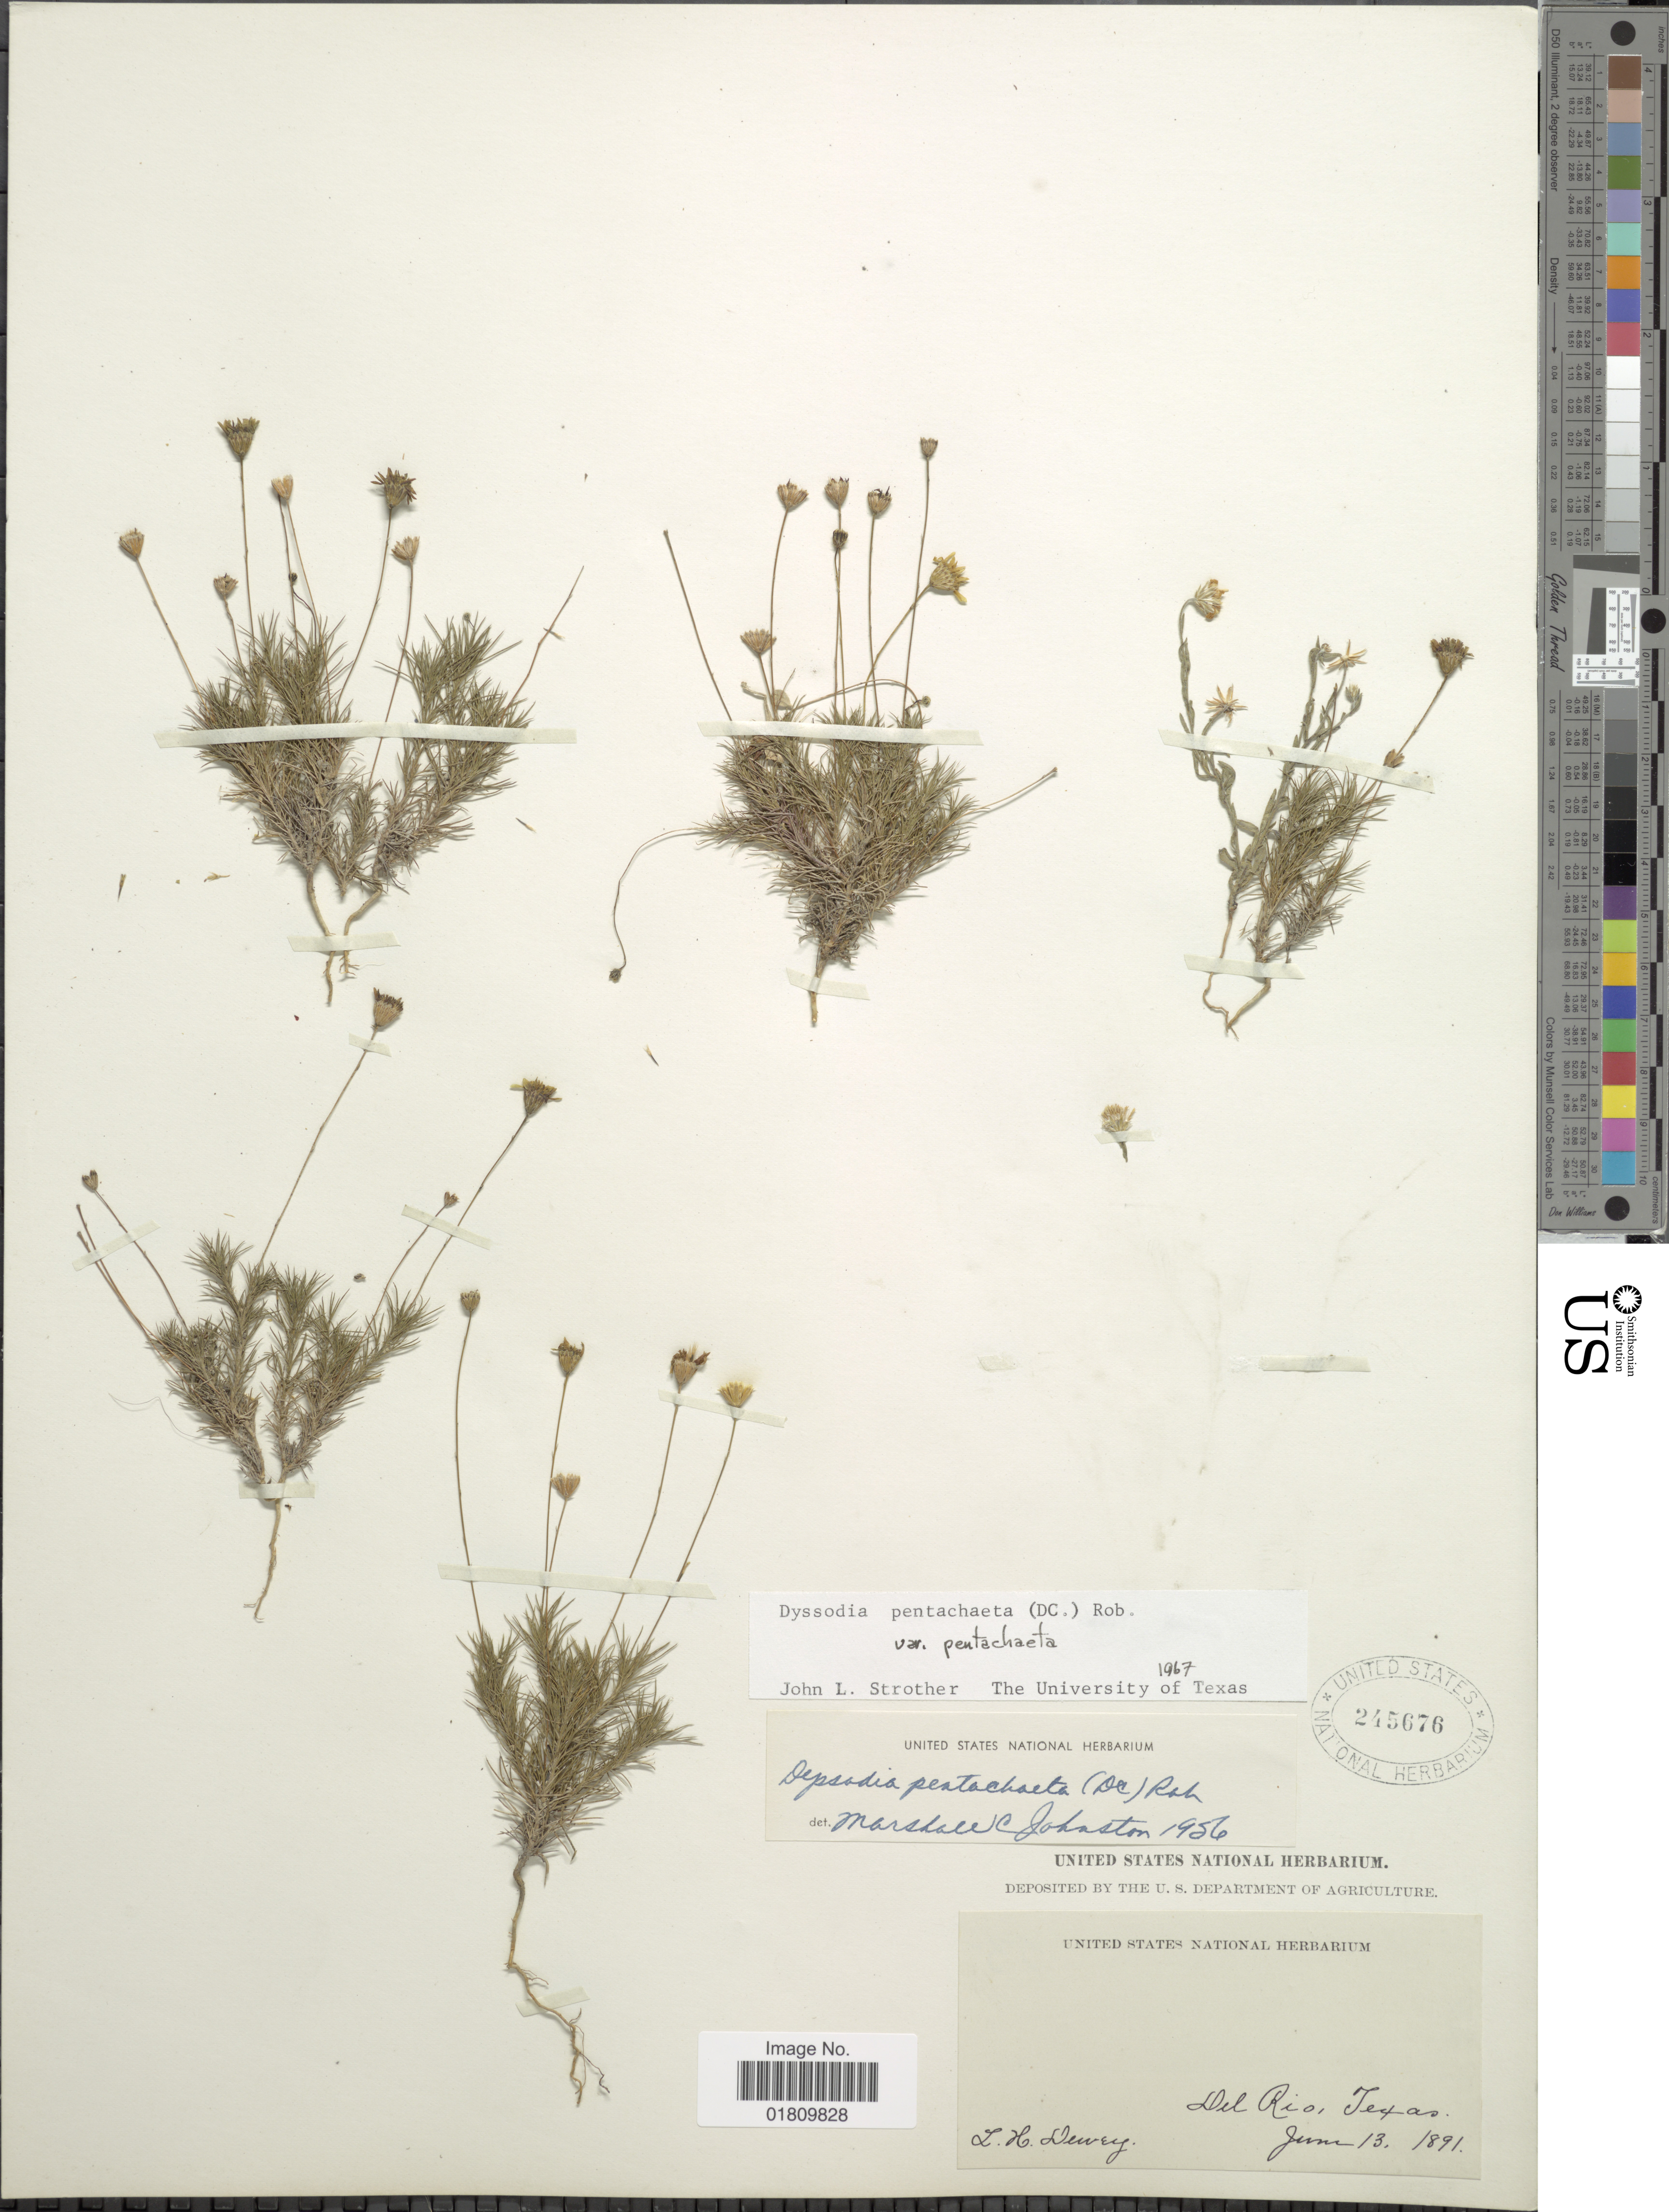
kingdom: Plantae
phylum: Tracheophyta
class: Magnoliopsida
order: Asterales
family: Asteraceae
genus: Thymophylla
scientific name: Thymophylla pentachaeta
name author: (DC.) Small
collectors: L. H. Dewey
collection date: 1891-06-13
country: United States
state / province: Texas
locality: Del Rio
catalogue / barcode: US 245676